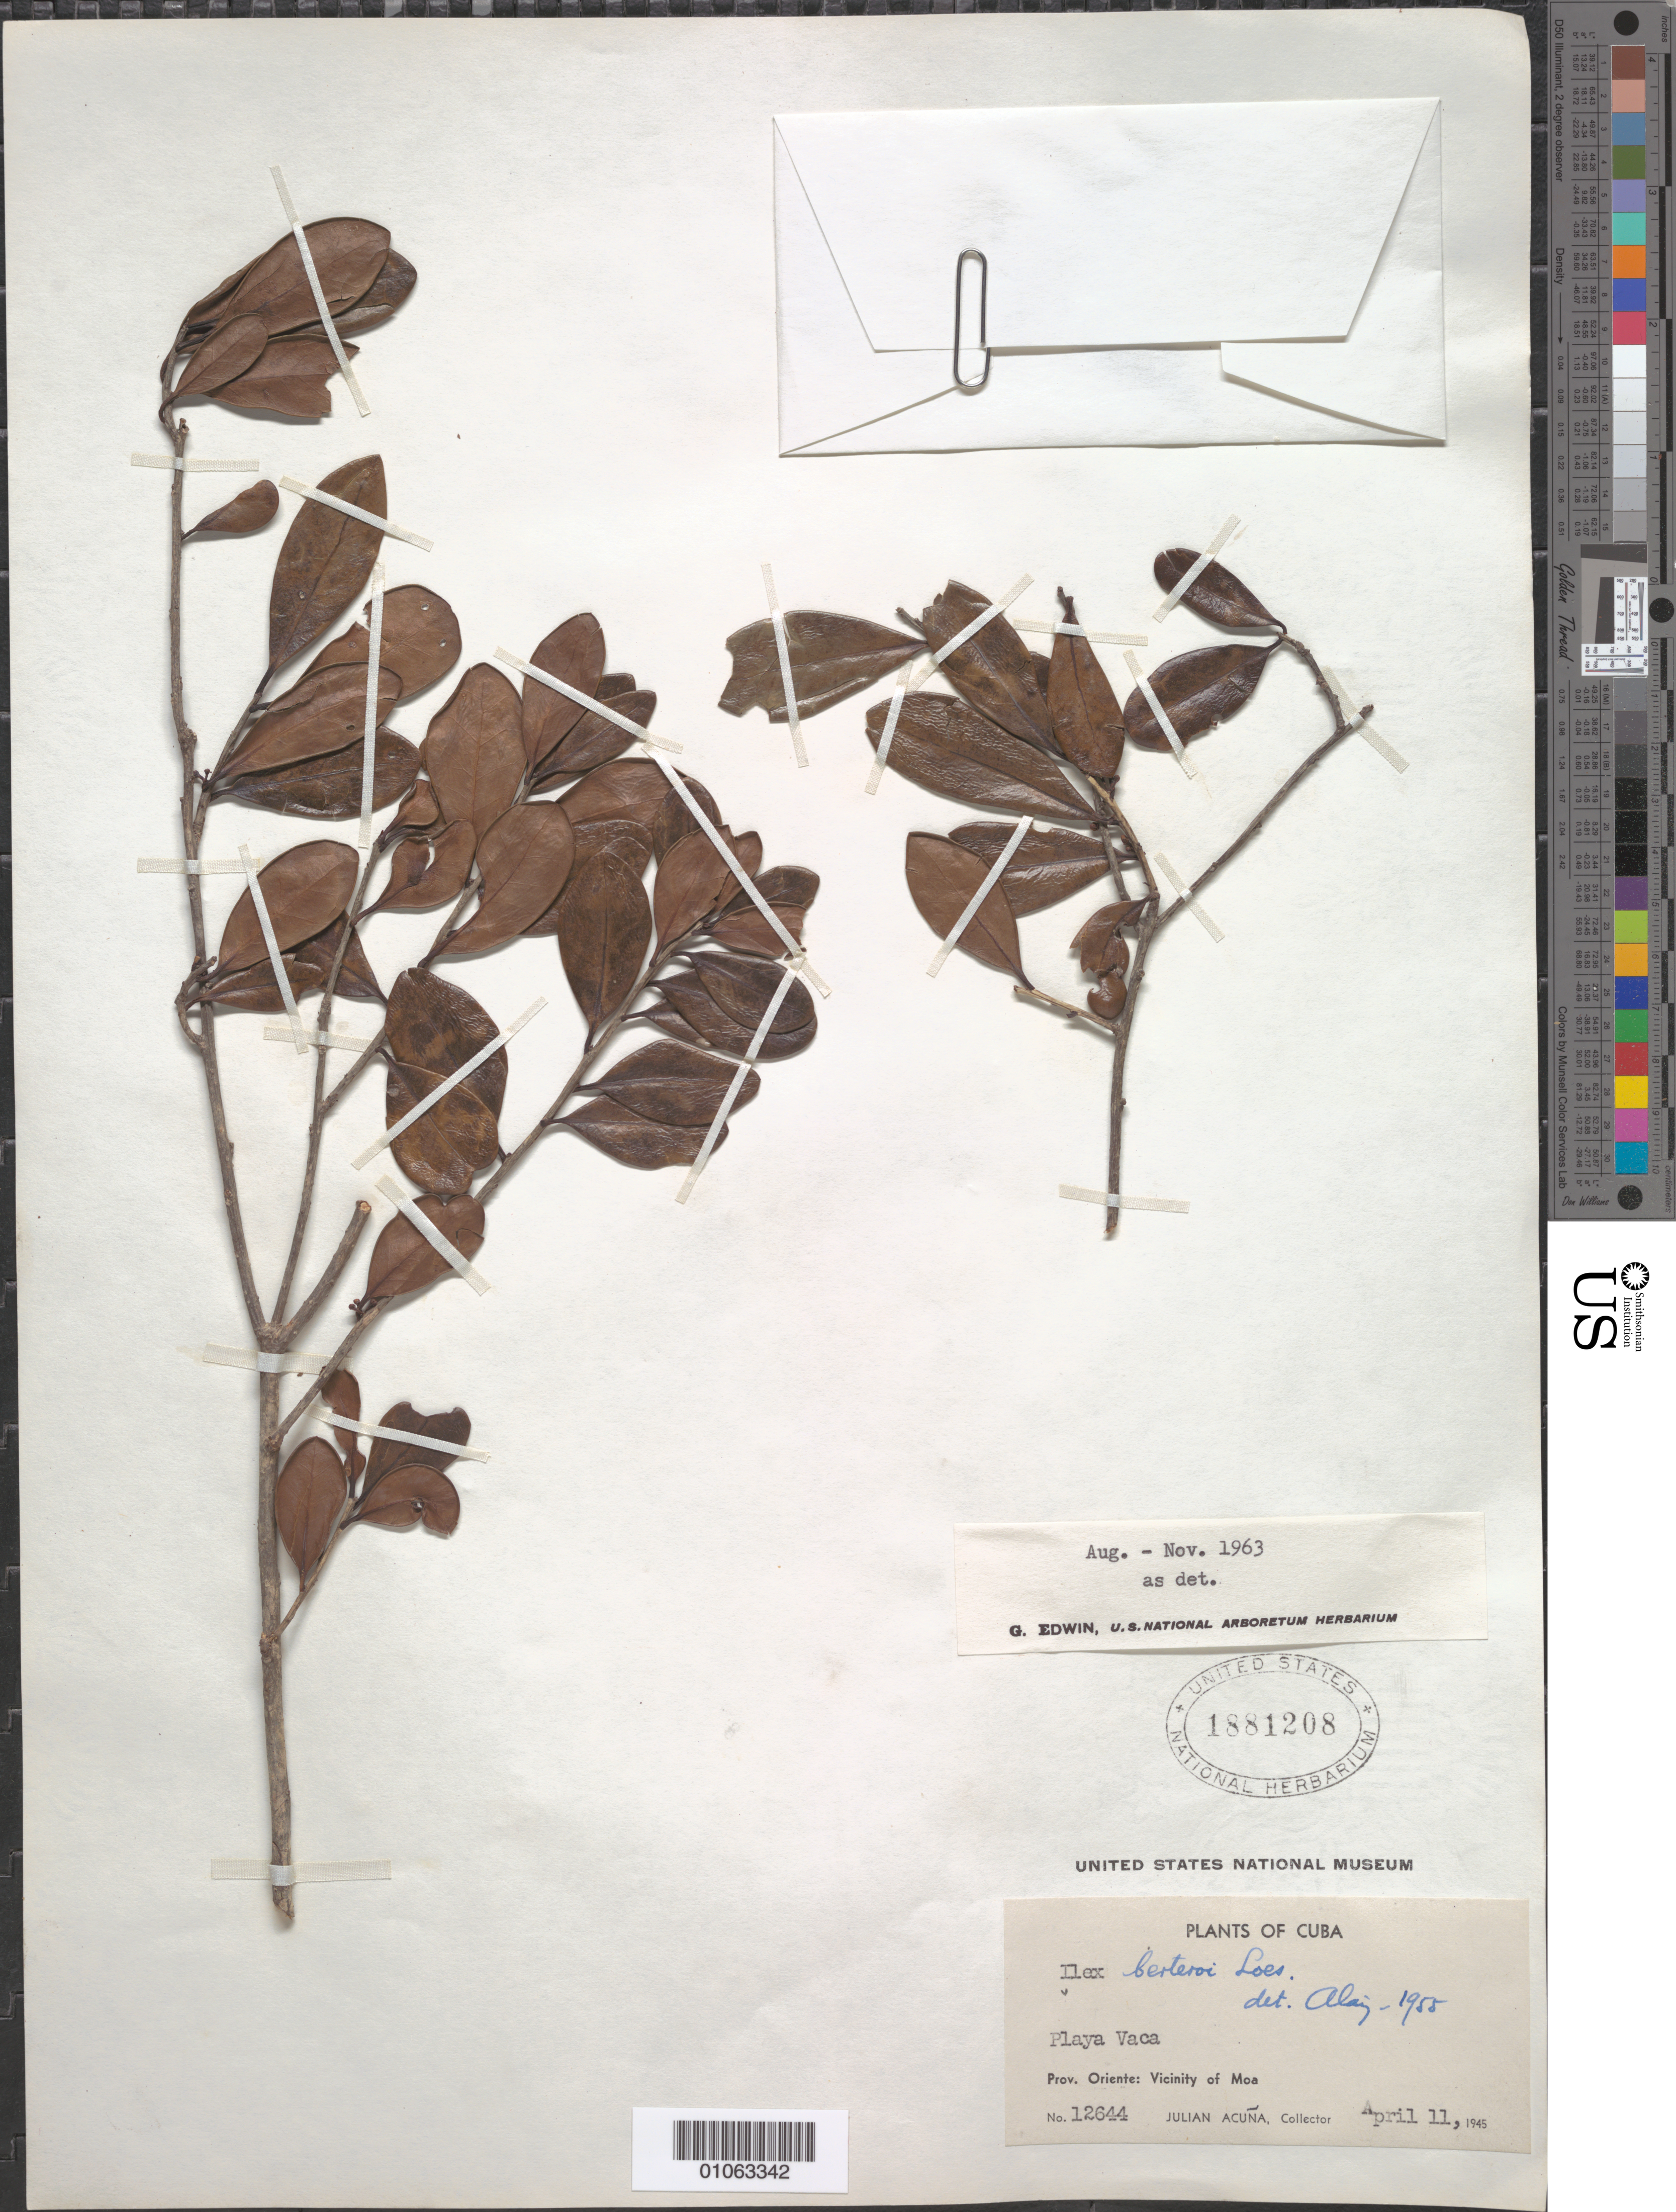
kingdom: Plantae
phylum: Tracheophyta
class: Magnoliopsida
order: Aquifoliales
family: Aquifoliaceae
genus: Ilex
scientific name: Ilex berteroi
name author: Loes.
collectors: J. Acuña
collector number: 12644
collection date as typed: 11 Apr 1945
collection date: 1945-04-11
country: Cuba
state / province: Holguín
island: Cuba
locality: Vicinity of Moa [Oriente]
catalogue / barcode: US 1881208